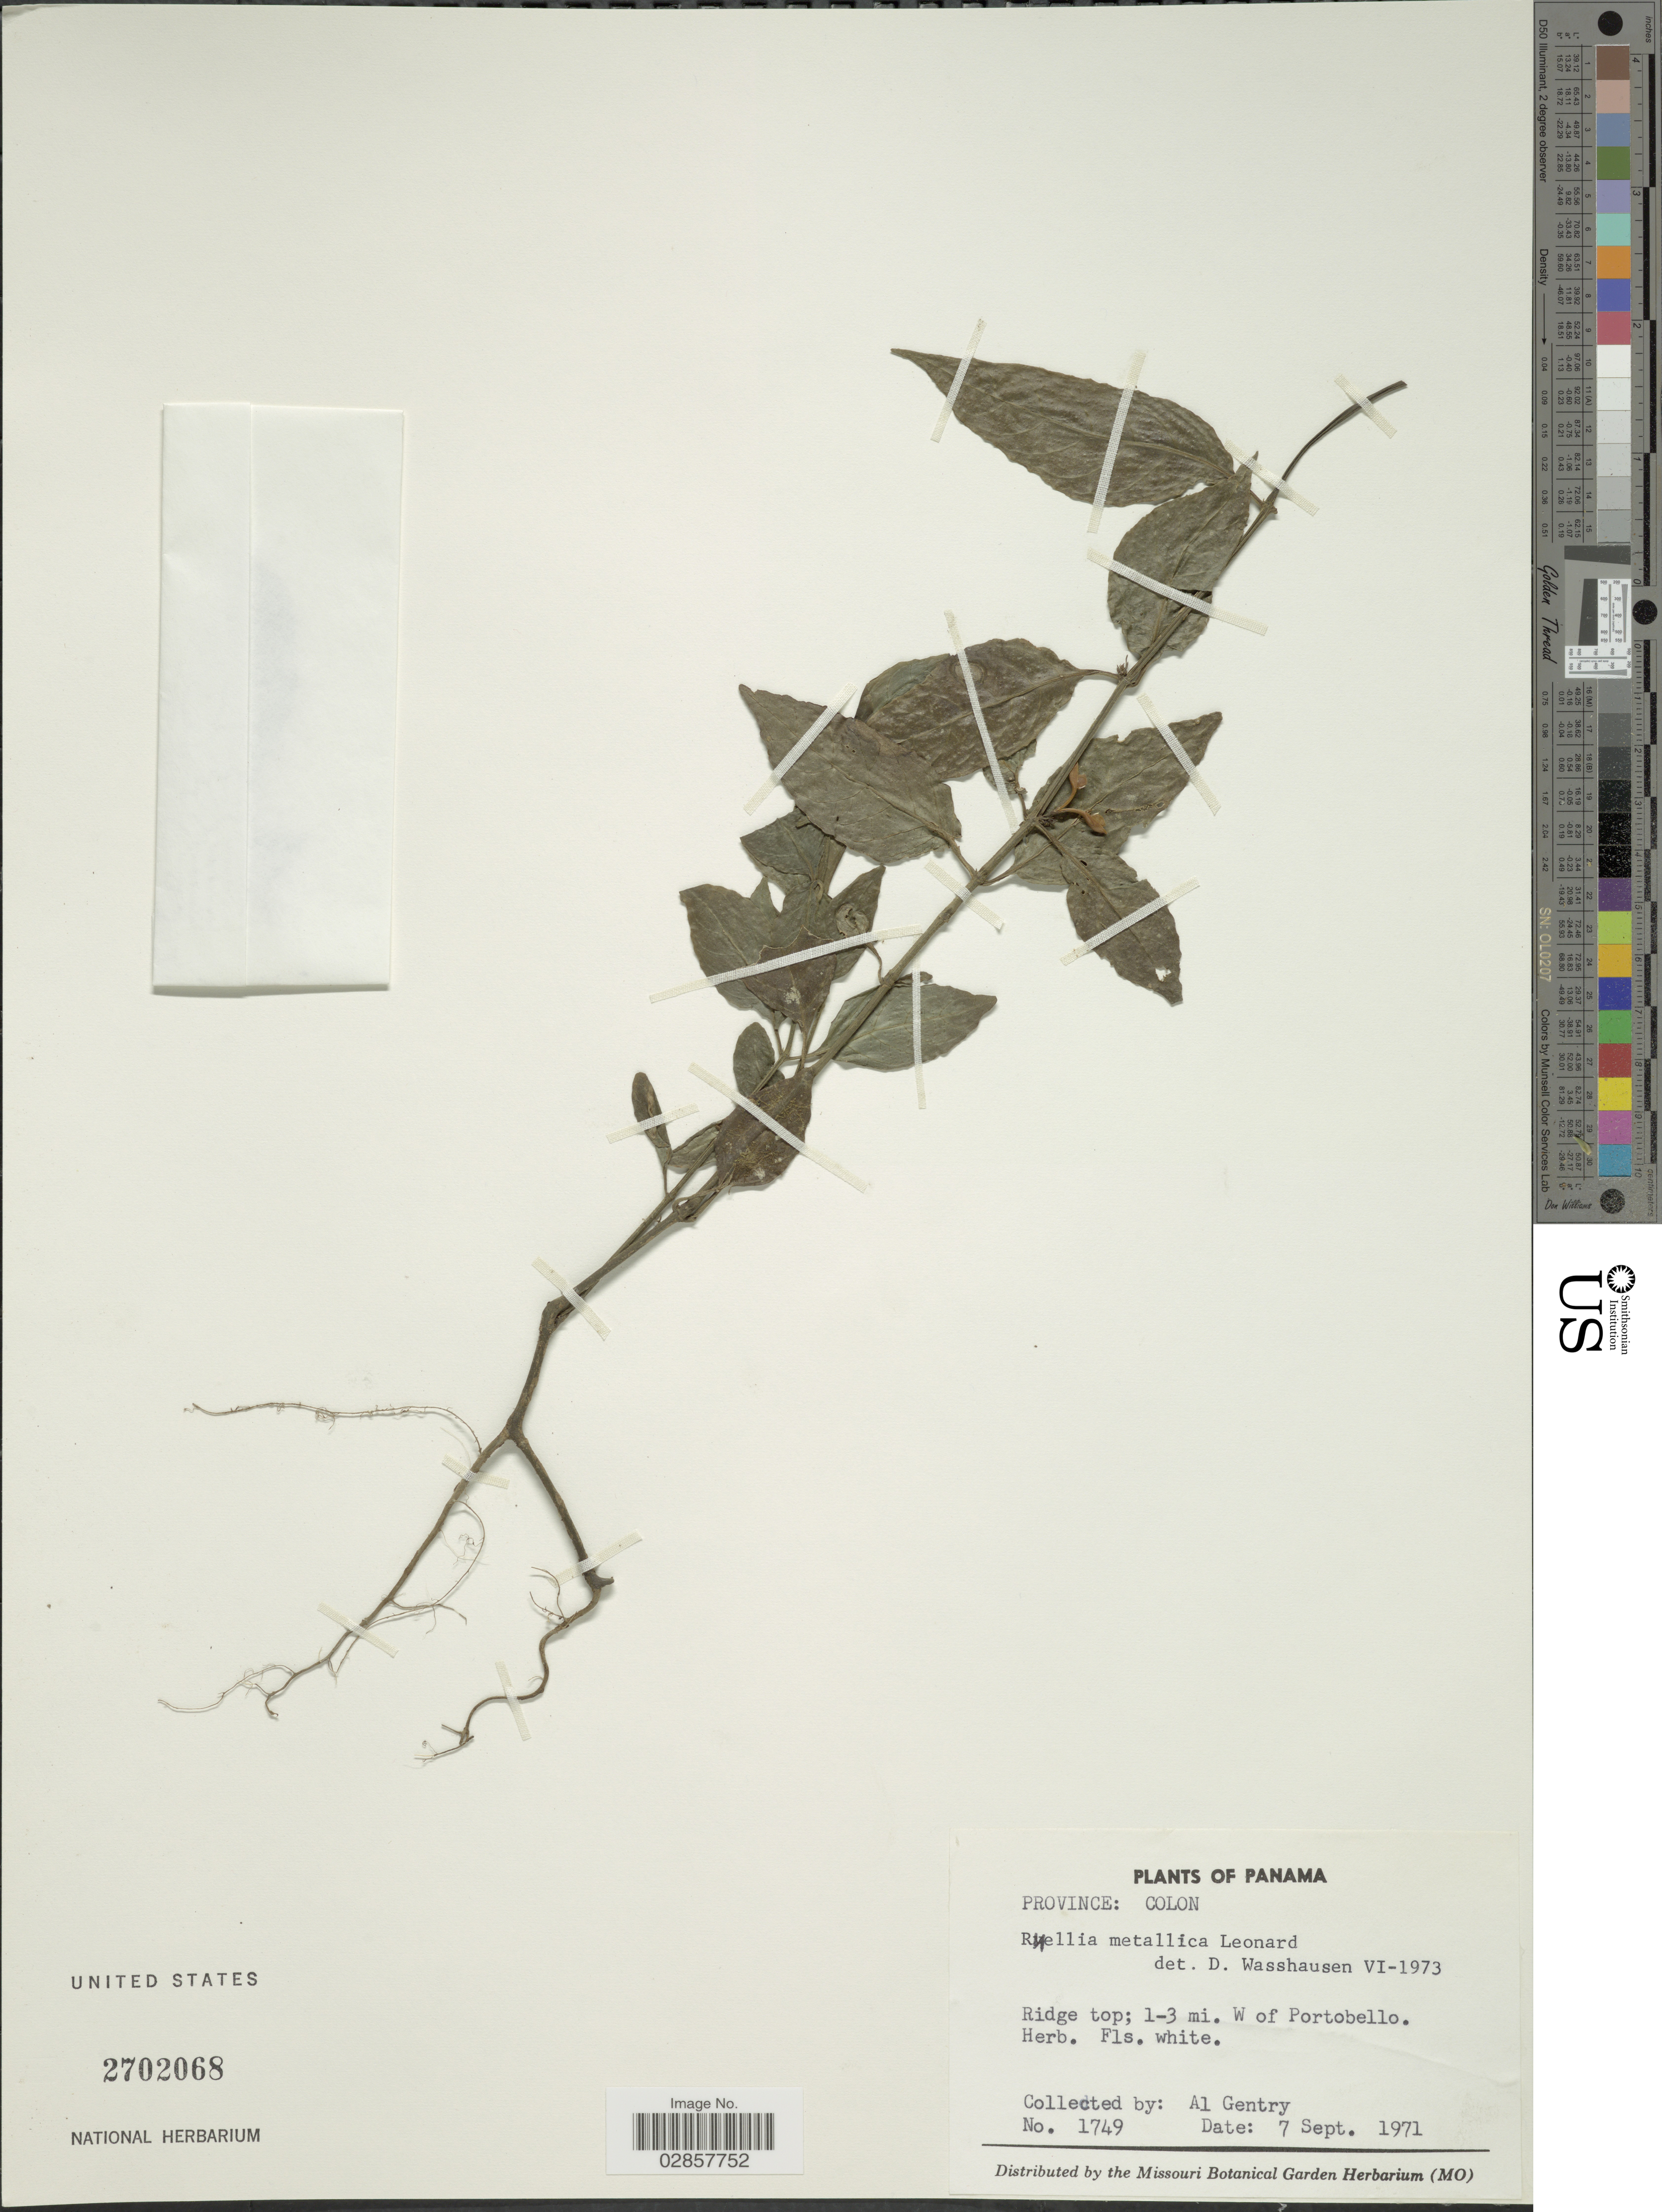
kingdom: Plantae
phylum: Tracheophyta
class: Magnoliopsida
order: Lamiales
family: Acanthaceae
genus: Ruellia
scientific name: Ruellia metallica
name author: Leonard in Standl.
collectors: A. H. Gentry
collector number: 1749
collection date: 1971-09-07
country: Panama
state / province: Colón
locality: W of Portobello.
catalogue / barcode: US 2702068